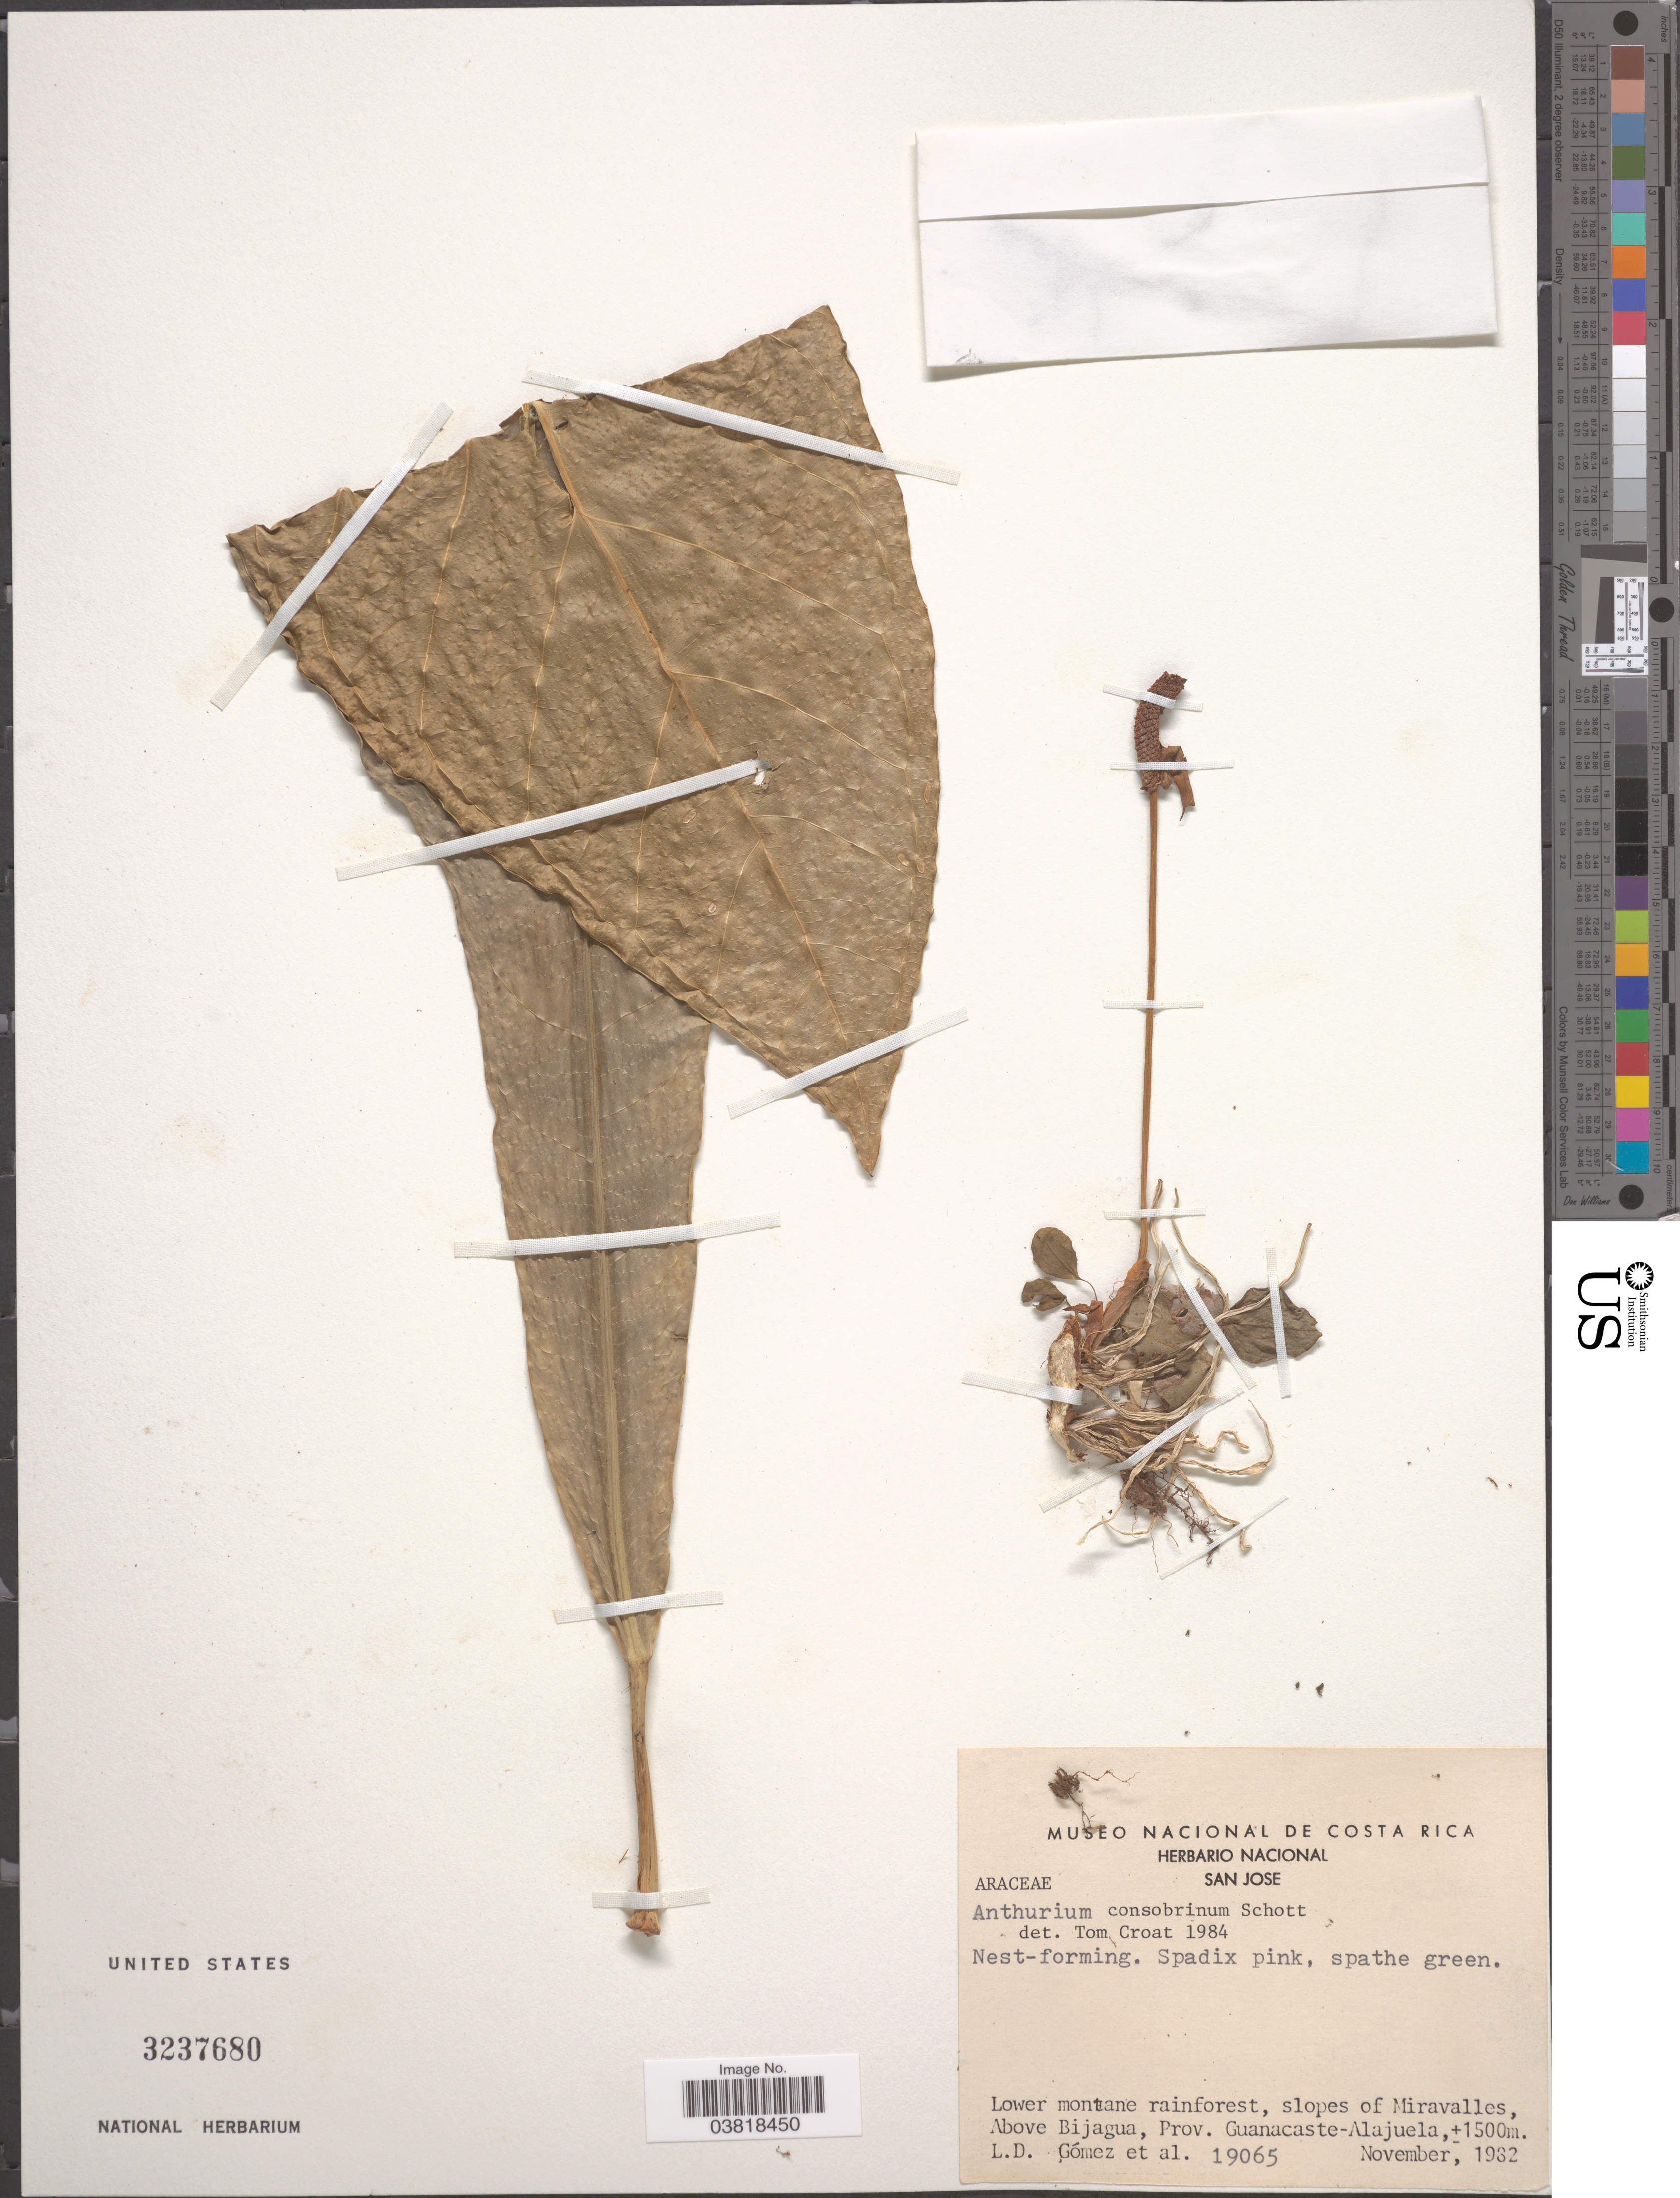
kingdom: Plantae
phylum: Tracheophyta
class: Liliopsida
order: Alismatales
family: Araceae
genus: Anthurium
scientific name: Anthurium consobrinum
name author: Schott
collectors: L. D. Gómez & et al.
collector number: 19065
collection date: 1932-11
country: Costa Rica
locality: Slopes of Miravalles, Above Bijagua, Prov. Guanacaste-Alajuela.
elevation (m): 1500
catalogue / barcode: US 3237680